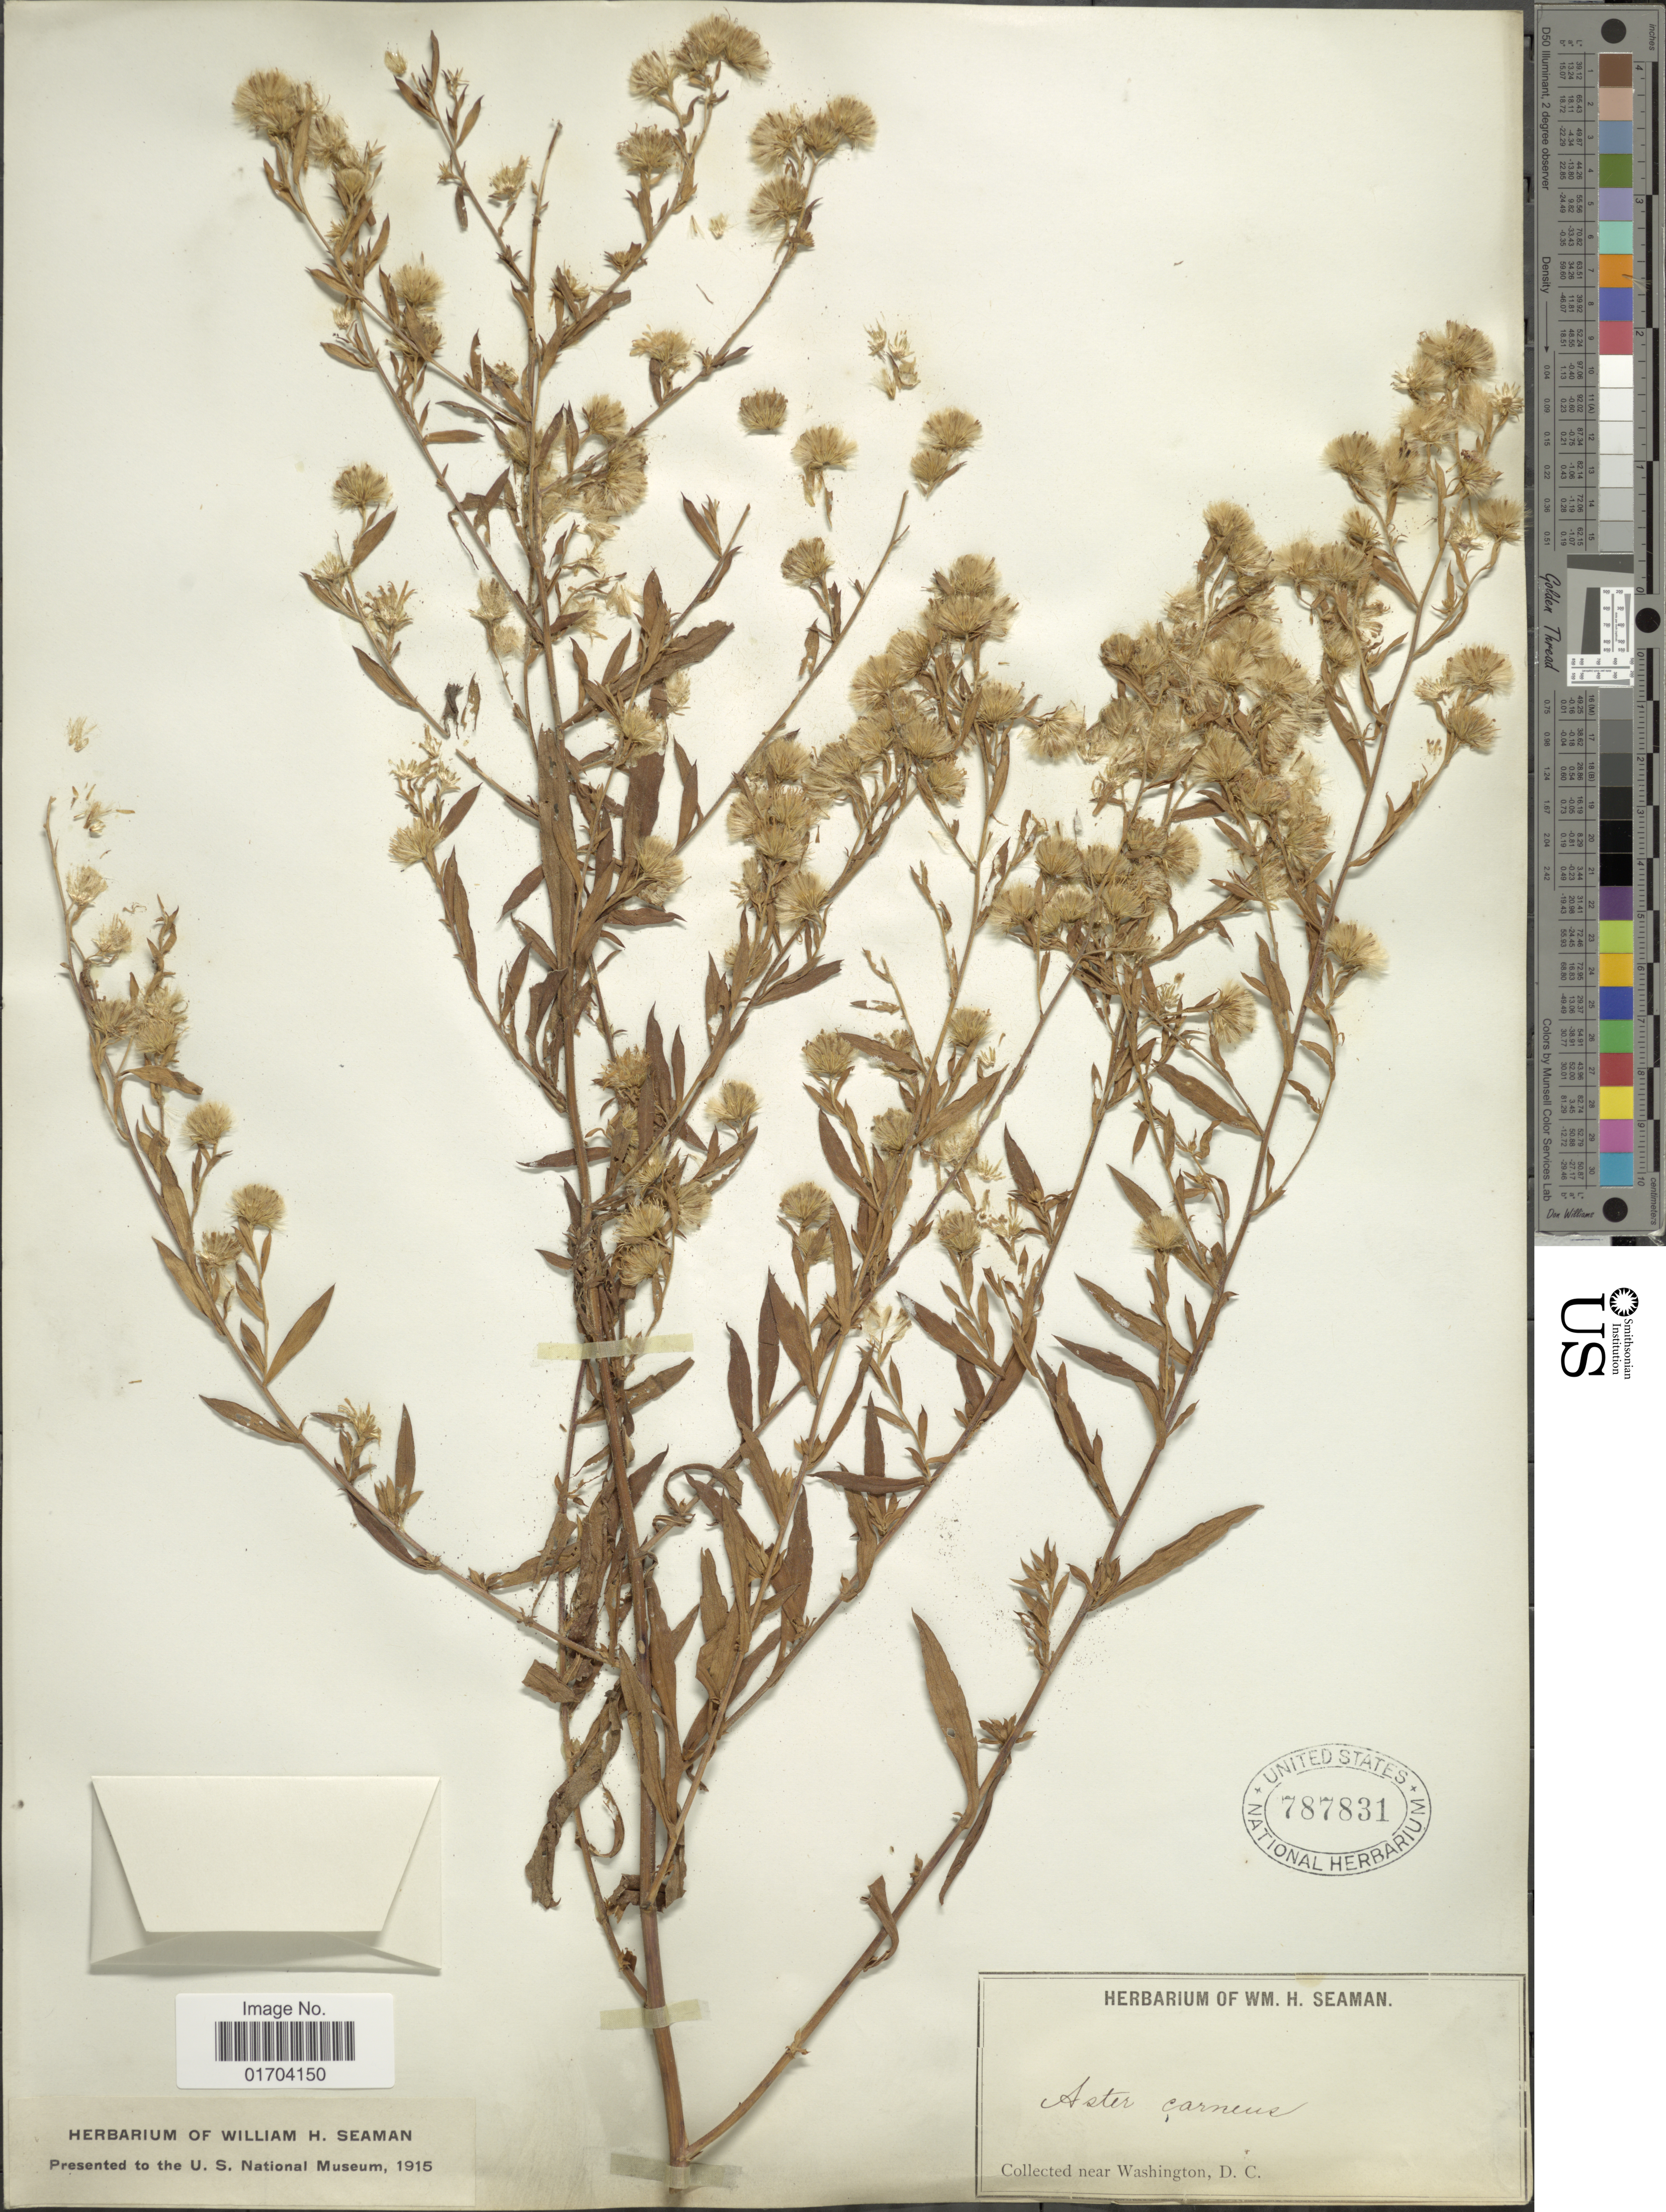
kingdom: Plantae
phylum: Tracheophyta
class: Magnoliopsida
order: Asterales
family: Asteraceae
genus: Symphyotrichum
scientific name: Symphyotrichum sp.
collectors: ex herb. Seaman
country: United States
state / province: District of Columbia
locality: Washington, D.C.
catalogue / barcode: US 787831